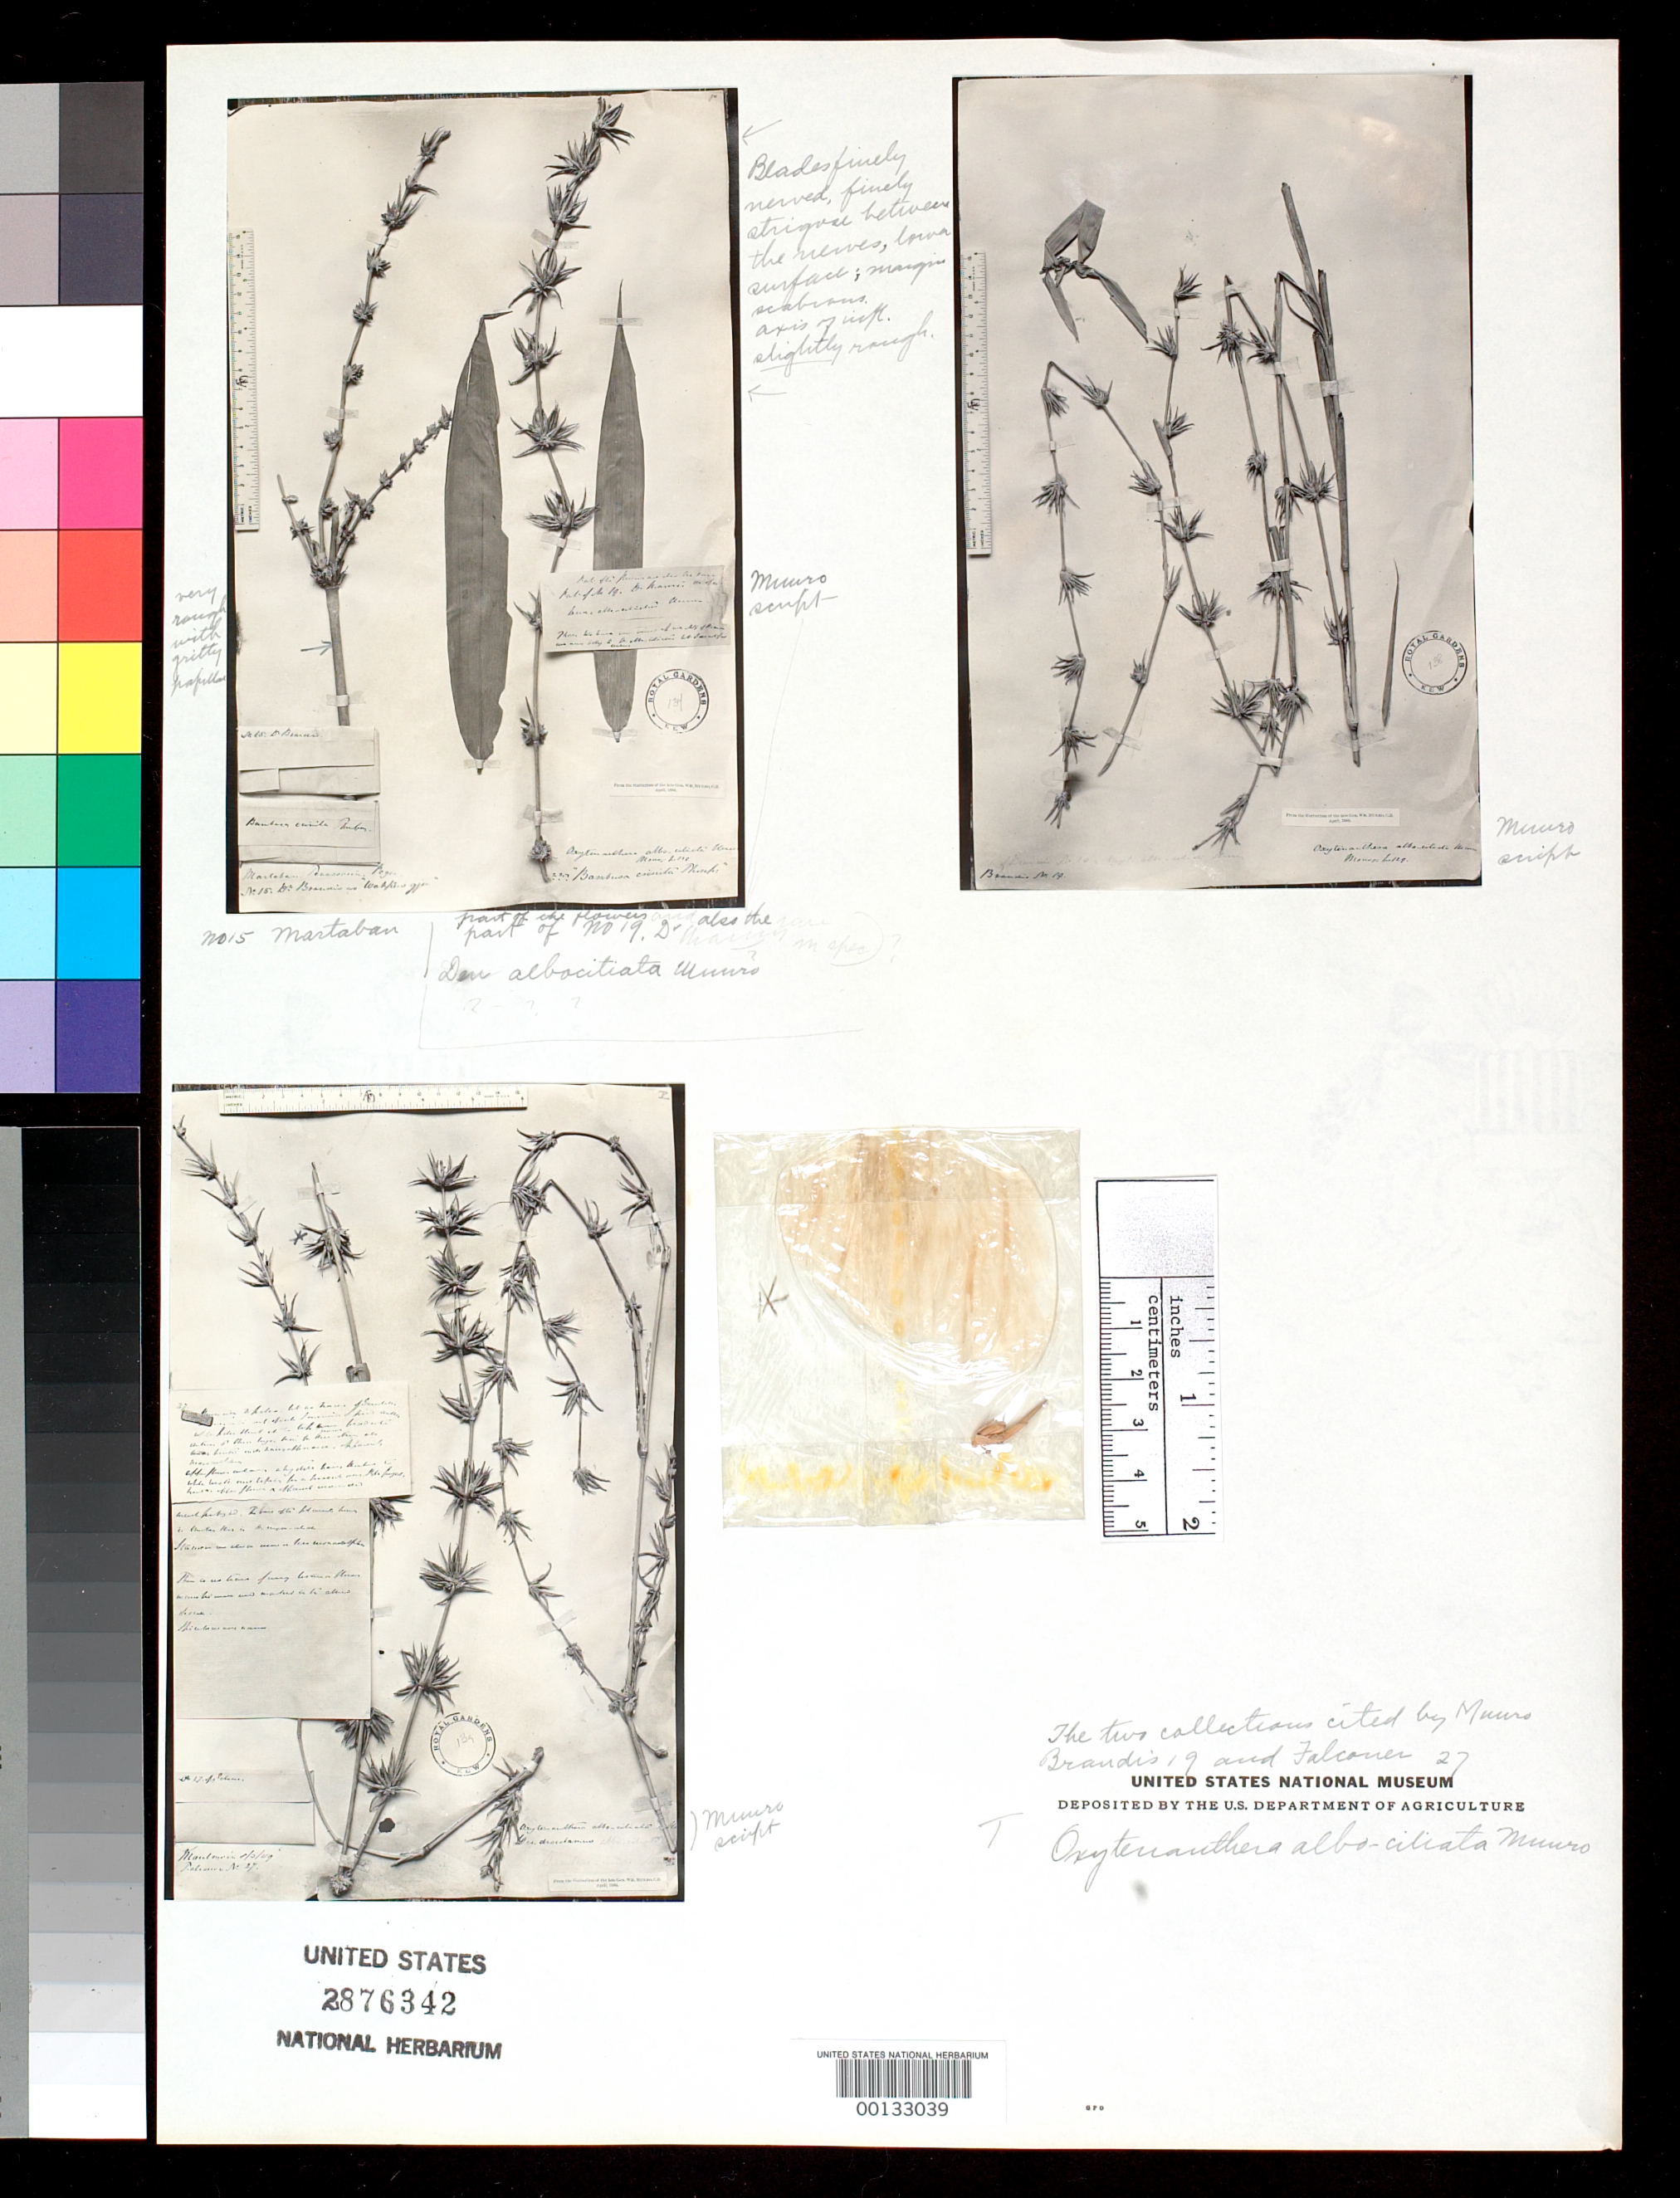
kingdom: Plantae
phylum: Tracheophyta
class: Liliopsida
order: Poales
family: Poaceae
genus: Oxytenanthera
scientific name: Oxytenanthera albociliata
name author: Munro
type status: Syntype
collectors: H. Falconer et al.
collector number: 27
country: Myanmar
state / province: Tenasserim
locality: Moulmein.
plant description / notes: Photograph and fragmentary material of type specimen ex herb. Kew.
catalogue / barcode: US 2876342